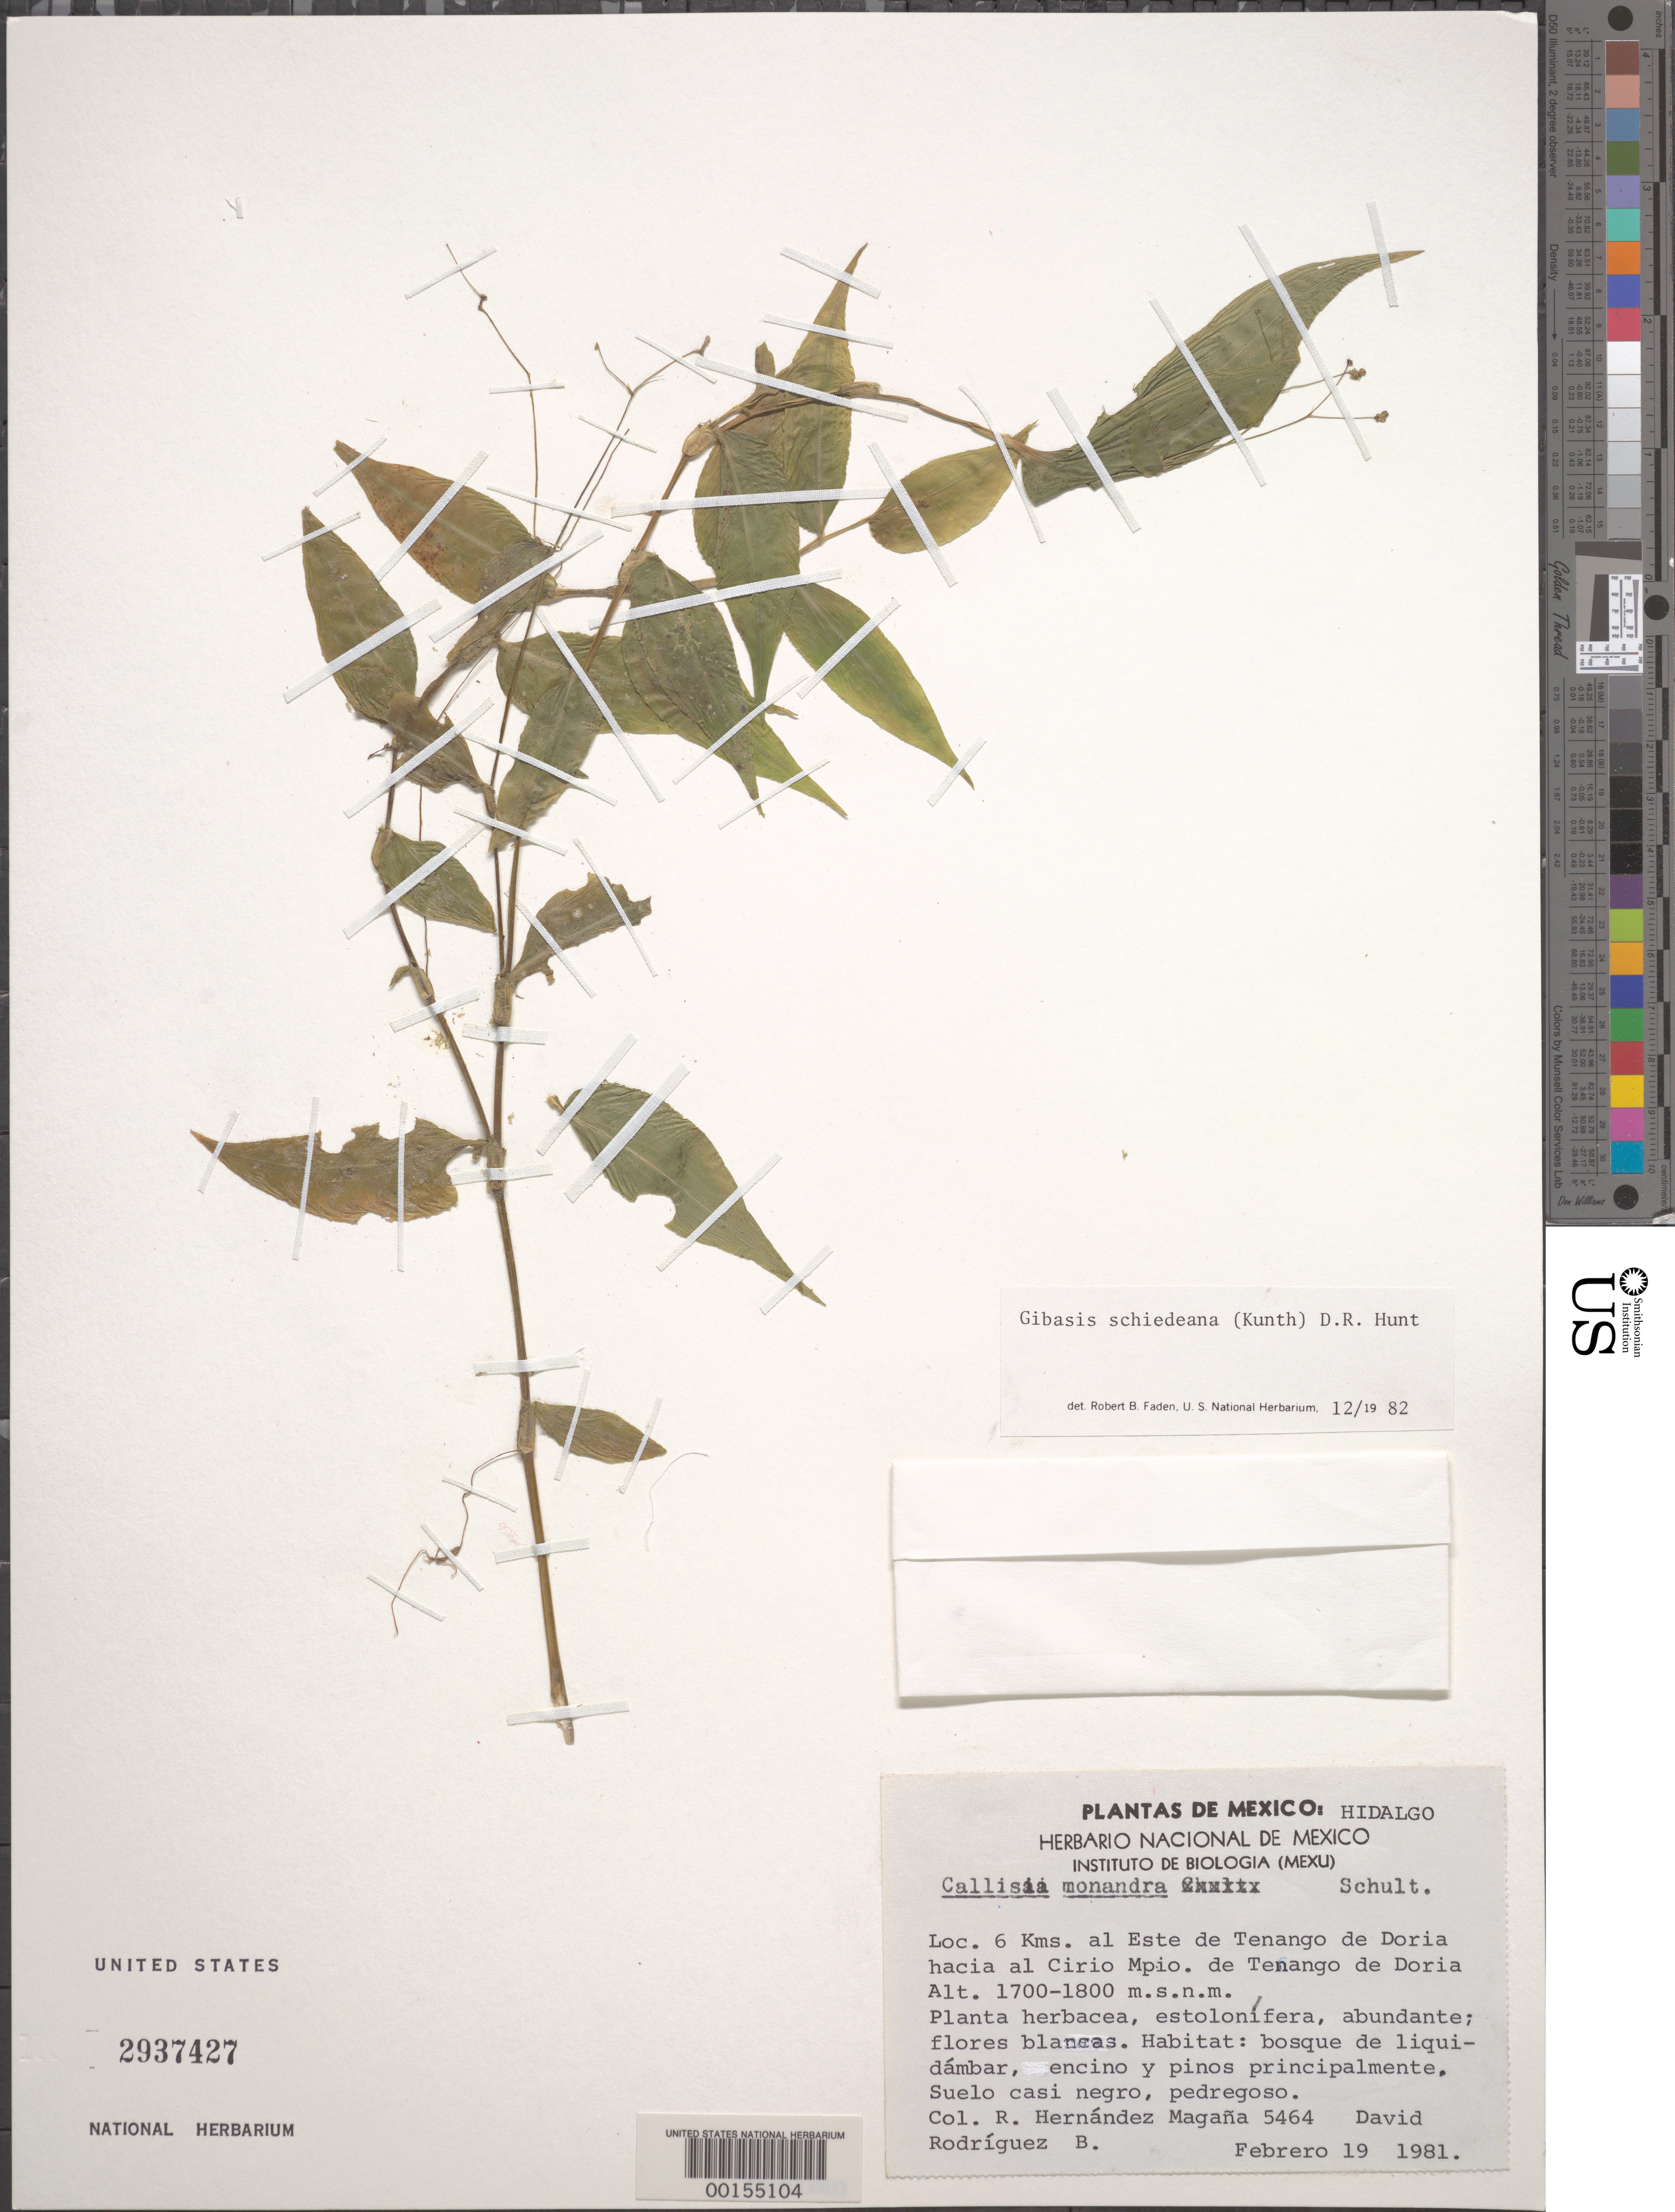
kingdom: Plantae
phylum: Tracheophyta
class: Liliopsida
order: Commelinales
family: Commelinaceae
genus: Gibasis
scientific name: Gibasis pellucida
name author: (M. Martens & Galeotti) D.R. Hunt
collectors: R. Magana & D. Rodriguez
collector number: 5464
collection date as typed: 19 Feb 1981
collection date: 1981-02-19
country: Mexico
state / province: Hidalgo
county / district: Tenango De Doria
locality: E of Tenango de Doria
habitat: Pedregal, forest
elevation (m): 1700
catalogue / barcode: US 2937427